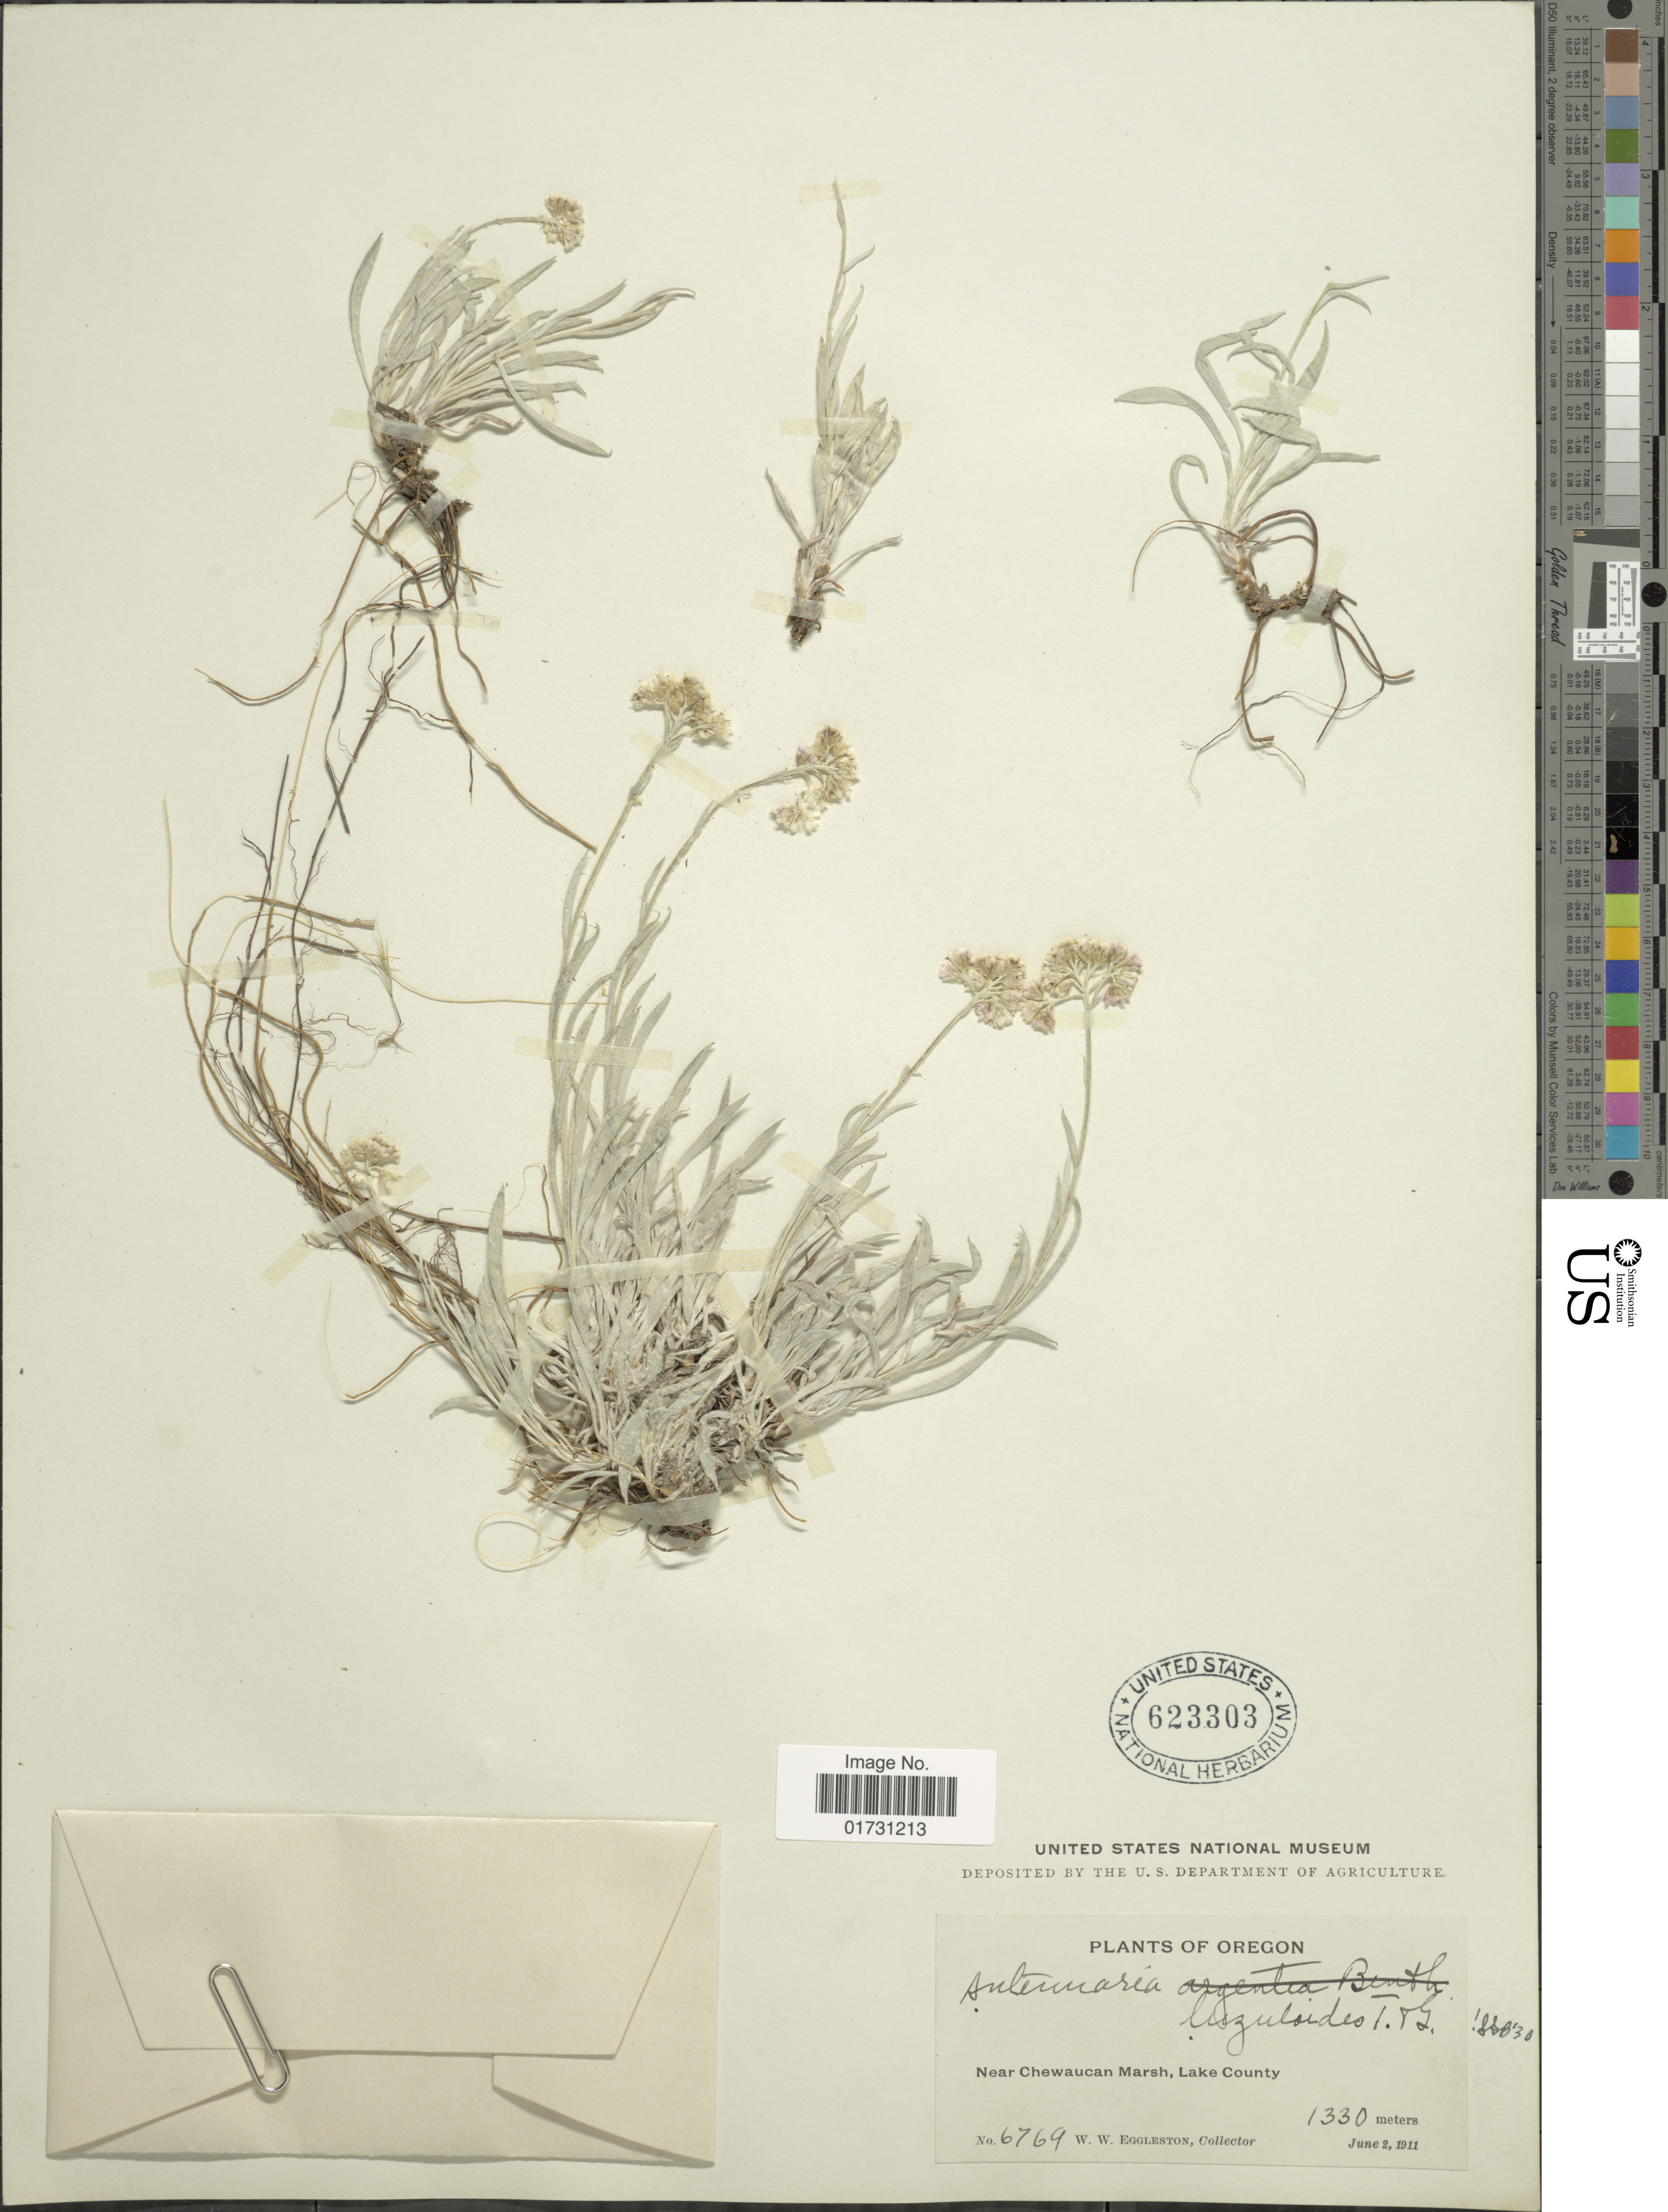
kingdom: Plantae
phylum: Tracheophyta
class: Magnoliopsida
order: Asterales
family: Asteraceae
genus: Antennaria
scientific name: Antennaria luzuloides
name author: Torr. & A. Gray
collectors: W. W. Eggleston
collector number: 6769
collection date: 1911-06-02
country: United States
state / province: Oregon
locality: Near Chewaucan Marsh, Lake County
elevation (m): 1330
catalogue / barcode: US 623303